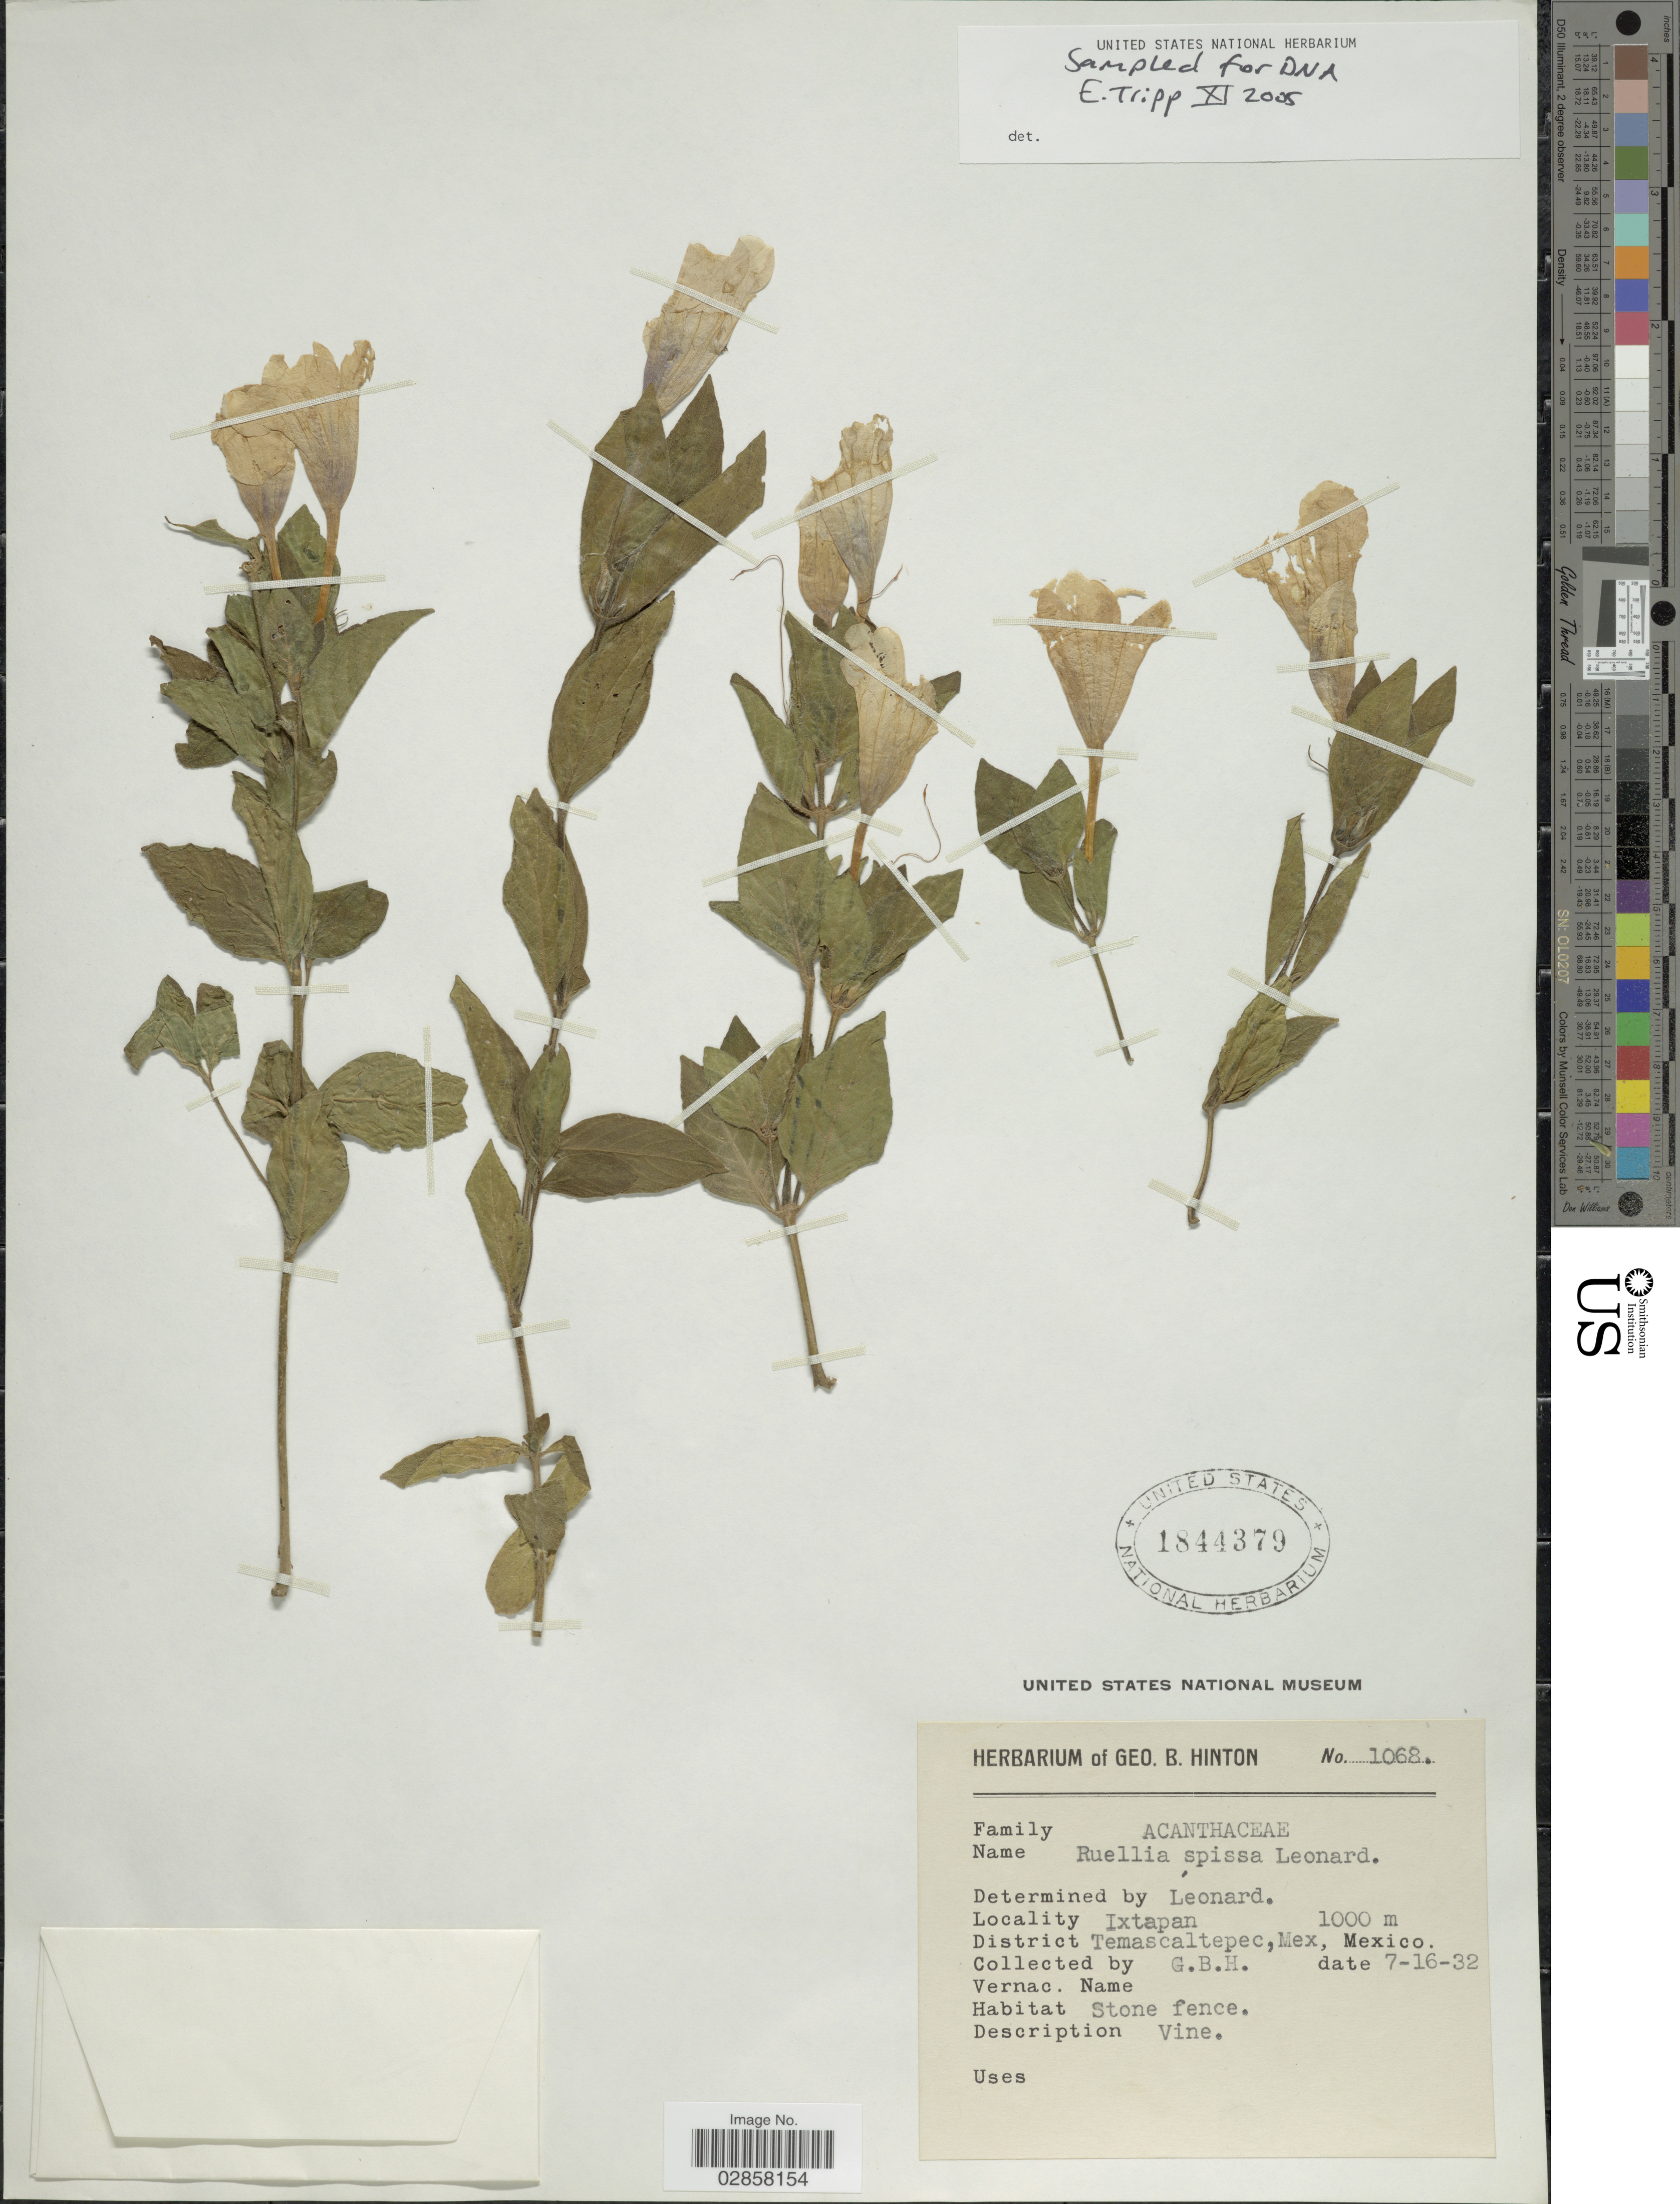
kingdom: Plantae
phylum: Tracheophyta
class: Magnoliopsida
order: Lamiales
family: Acanthaceae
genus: Ruellia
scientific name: Ruellia spissa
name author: Leonard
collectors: G. B. Hinton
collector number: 1068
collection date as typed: Transcribed d/m/y: 16/7/32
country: Mexico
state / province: México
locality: Ixtapan. District Temascaltepec.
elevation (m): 1000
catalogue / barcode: US 1844379